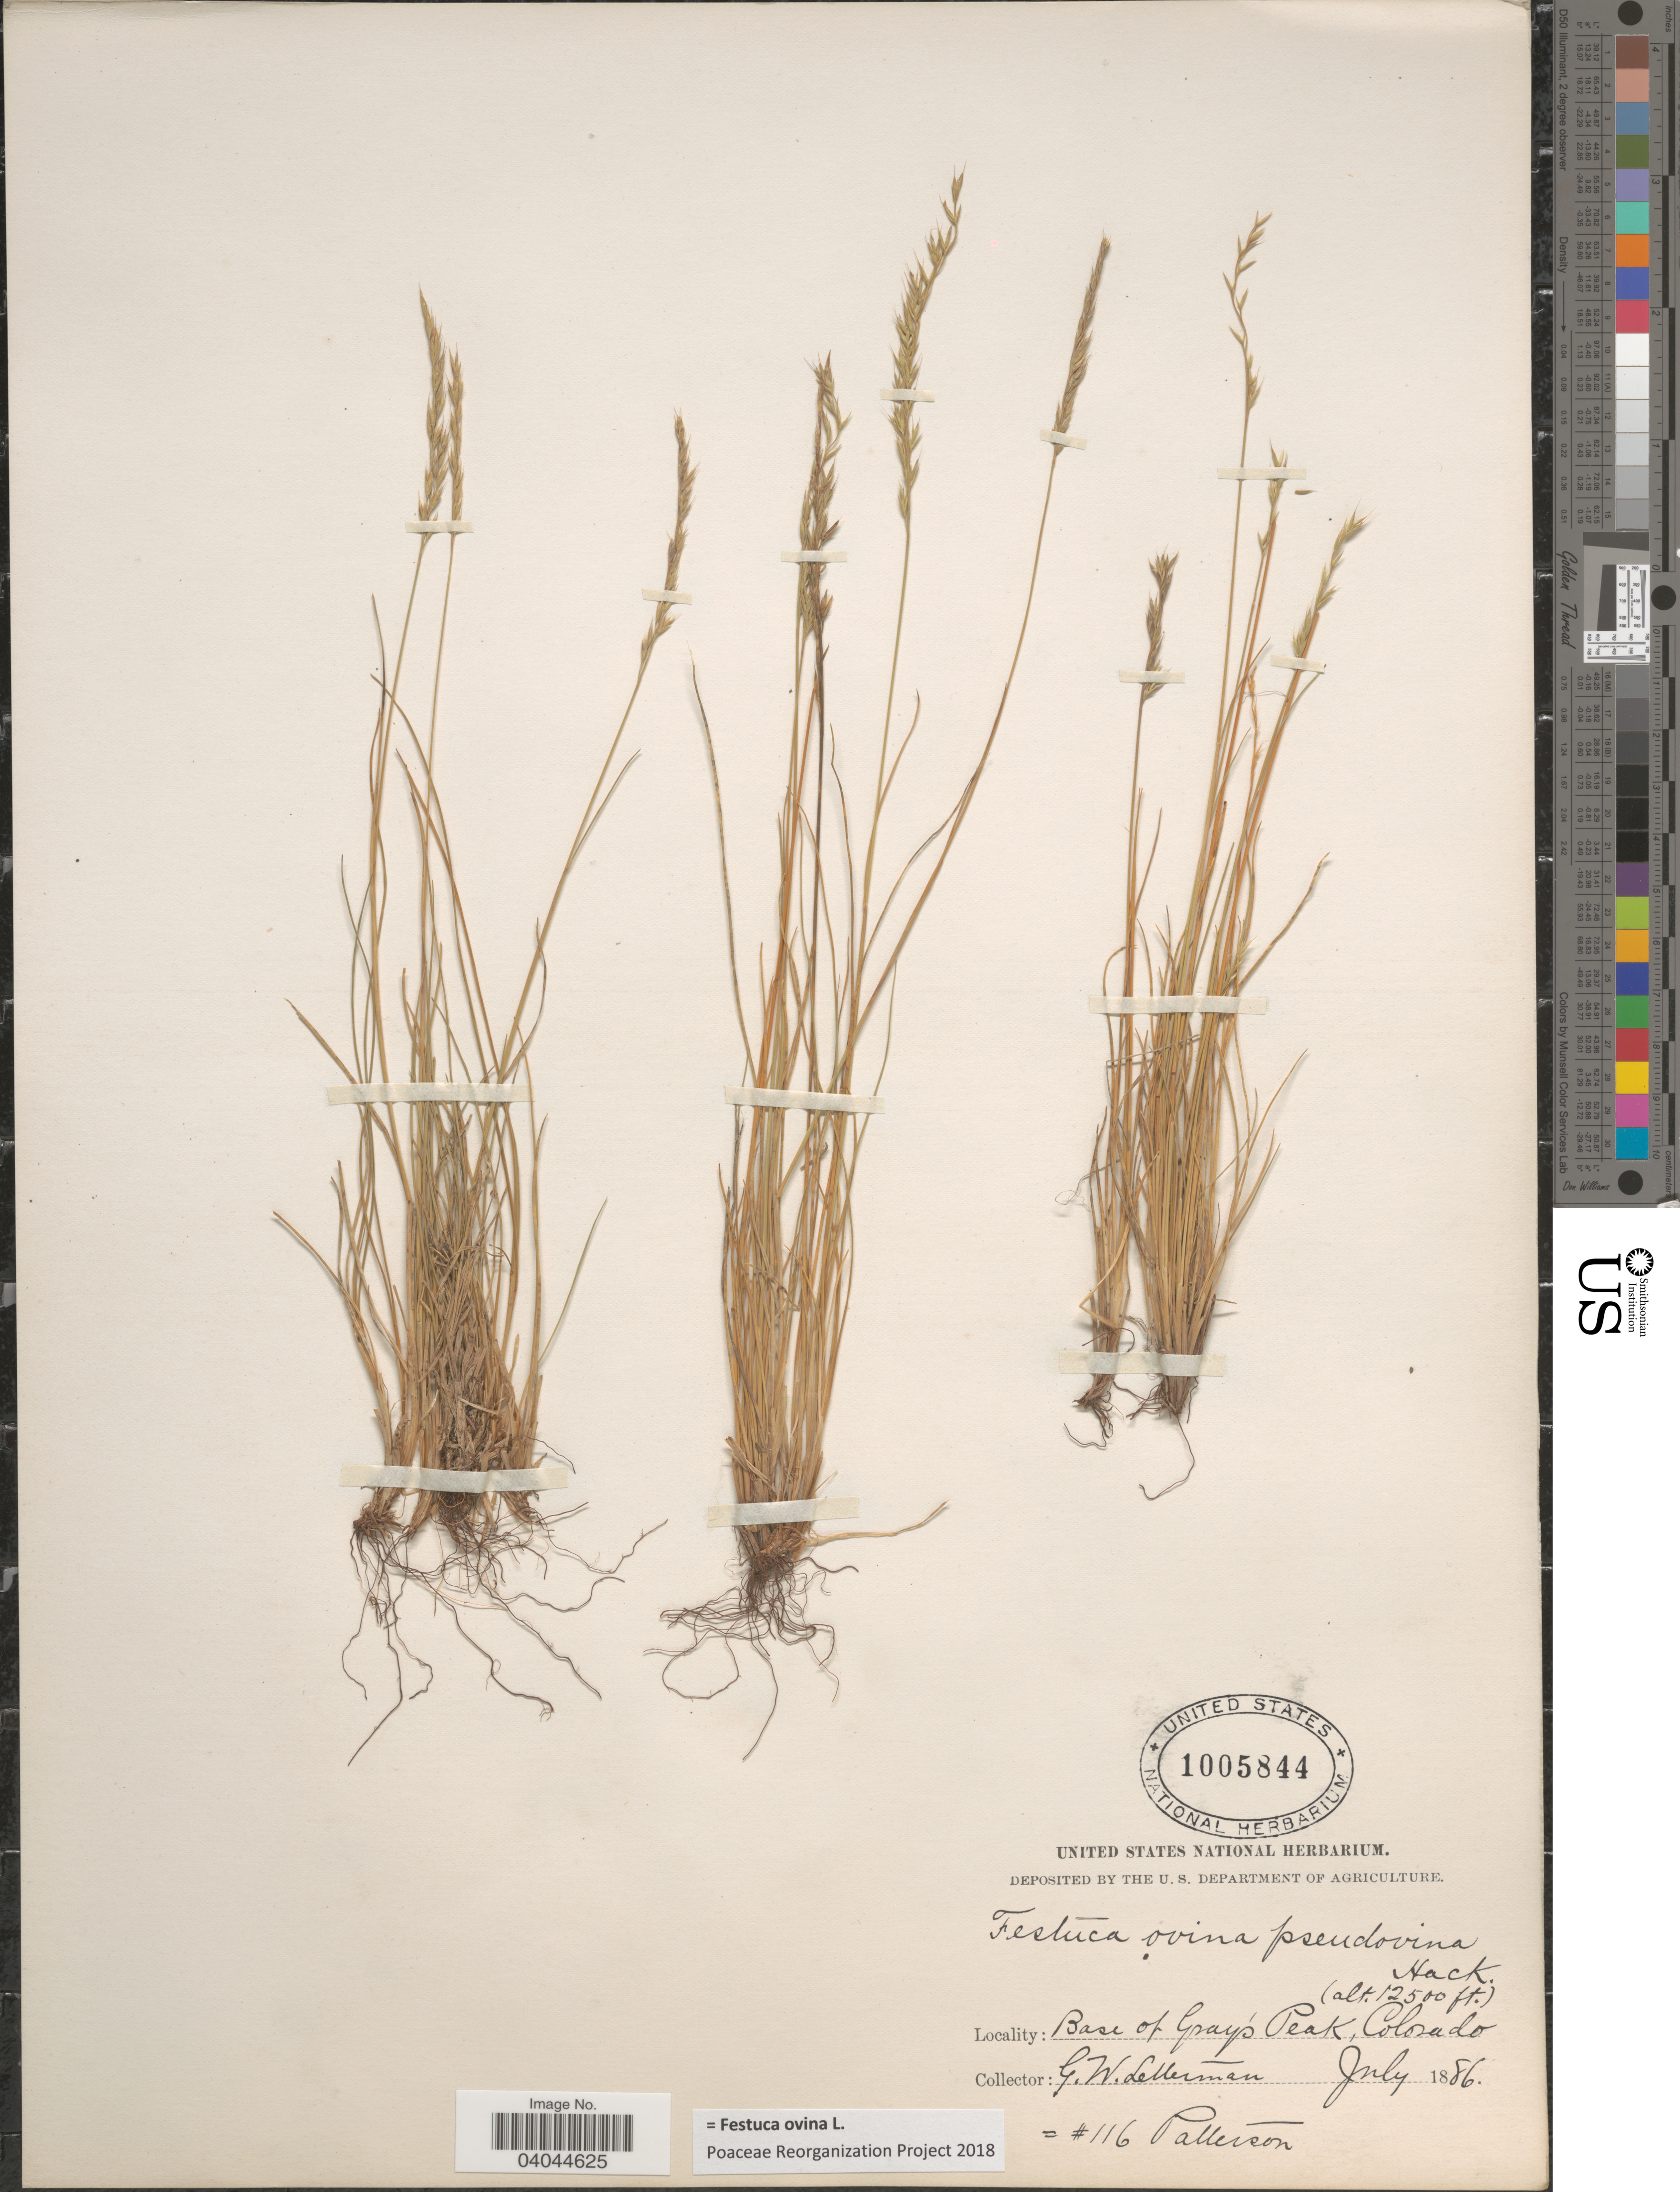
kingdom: Plantae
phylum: Tracheophyta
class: Liliopsida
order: Poales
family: Poaceae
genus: Festuca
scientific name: Festuca ovina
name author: L.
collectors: G. W. Letterman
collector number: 116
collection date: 1886-07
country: United States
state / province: Colorado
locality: Base of Gray's Peak.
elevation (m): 3810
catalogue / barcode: US 1005844